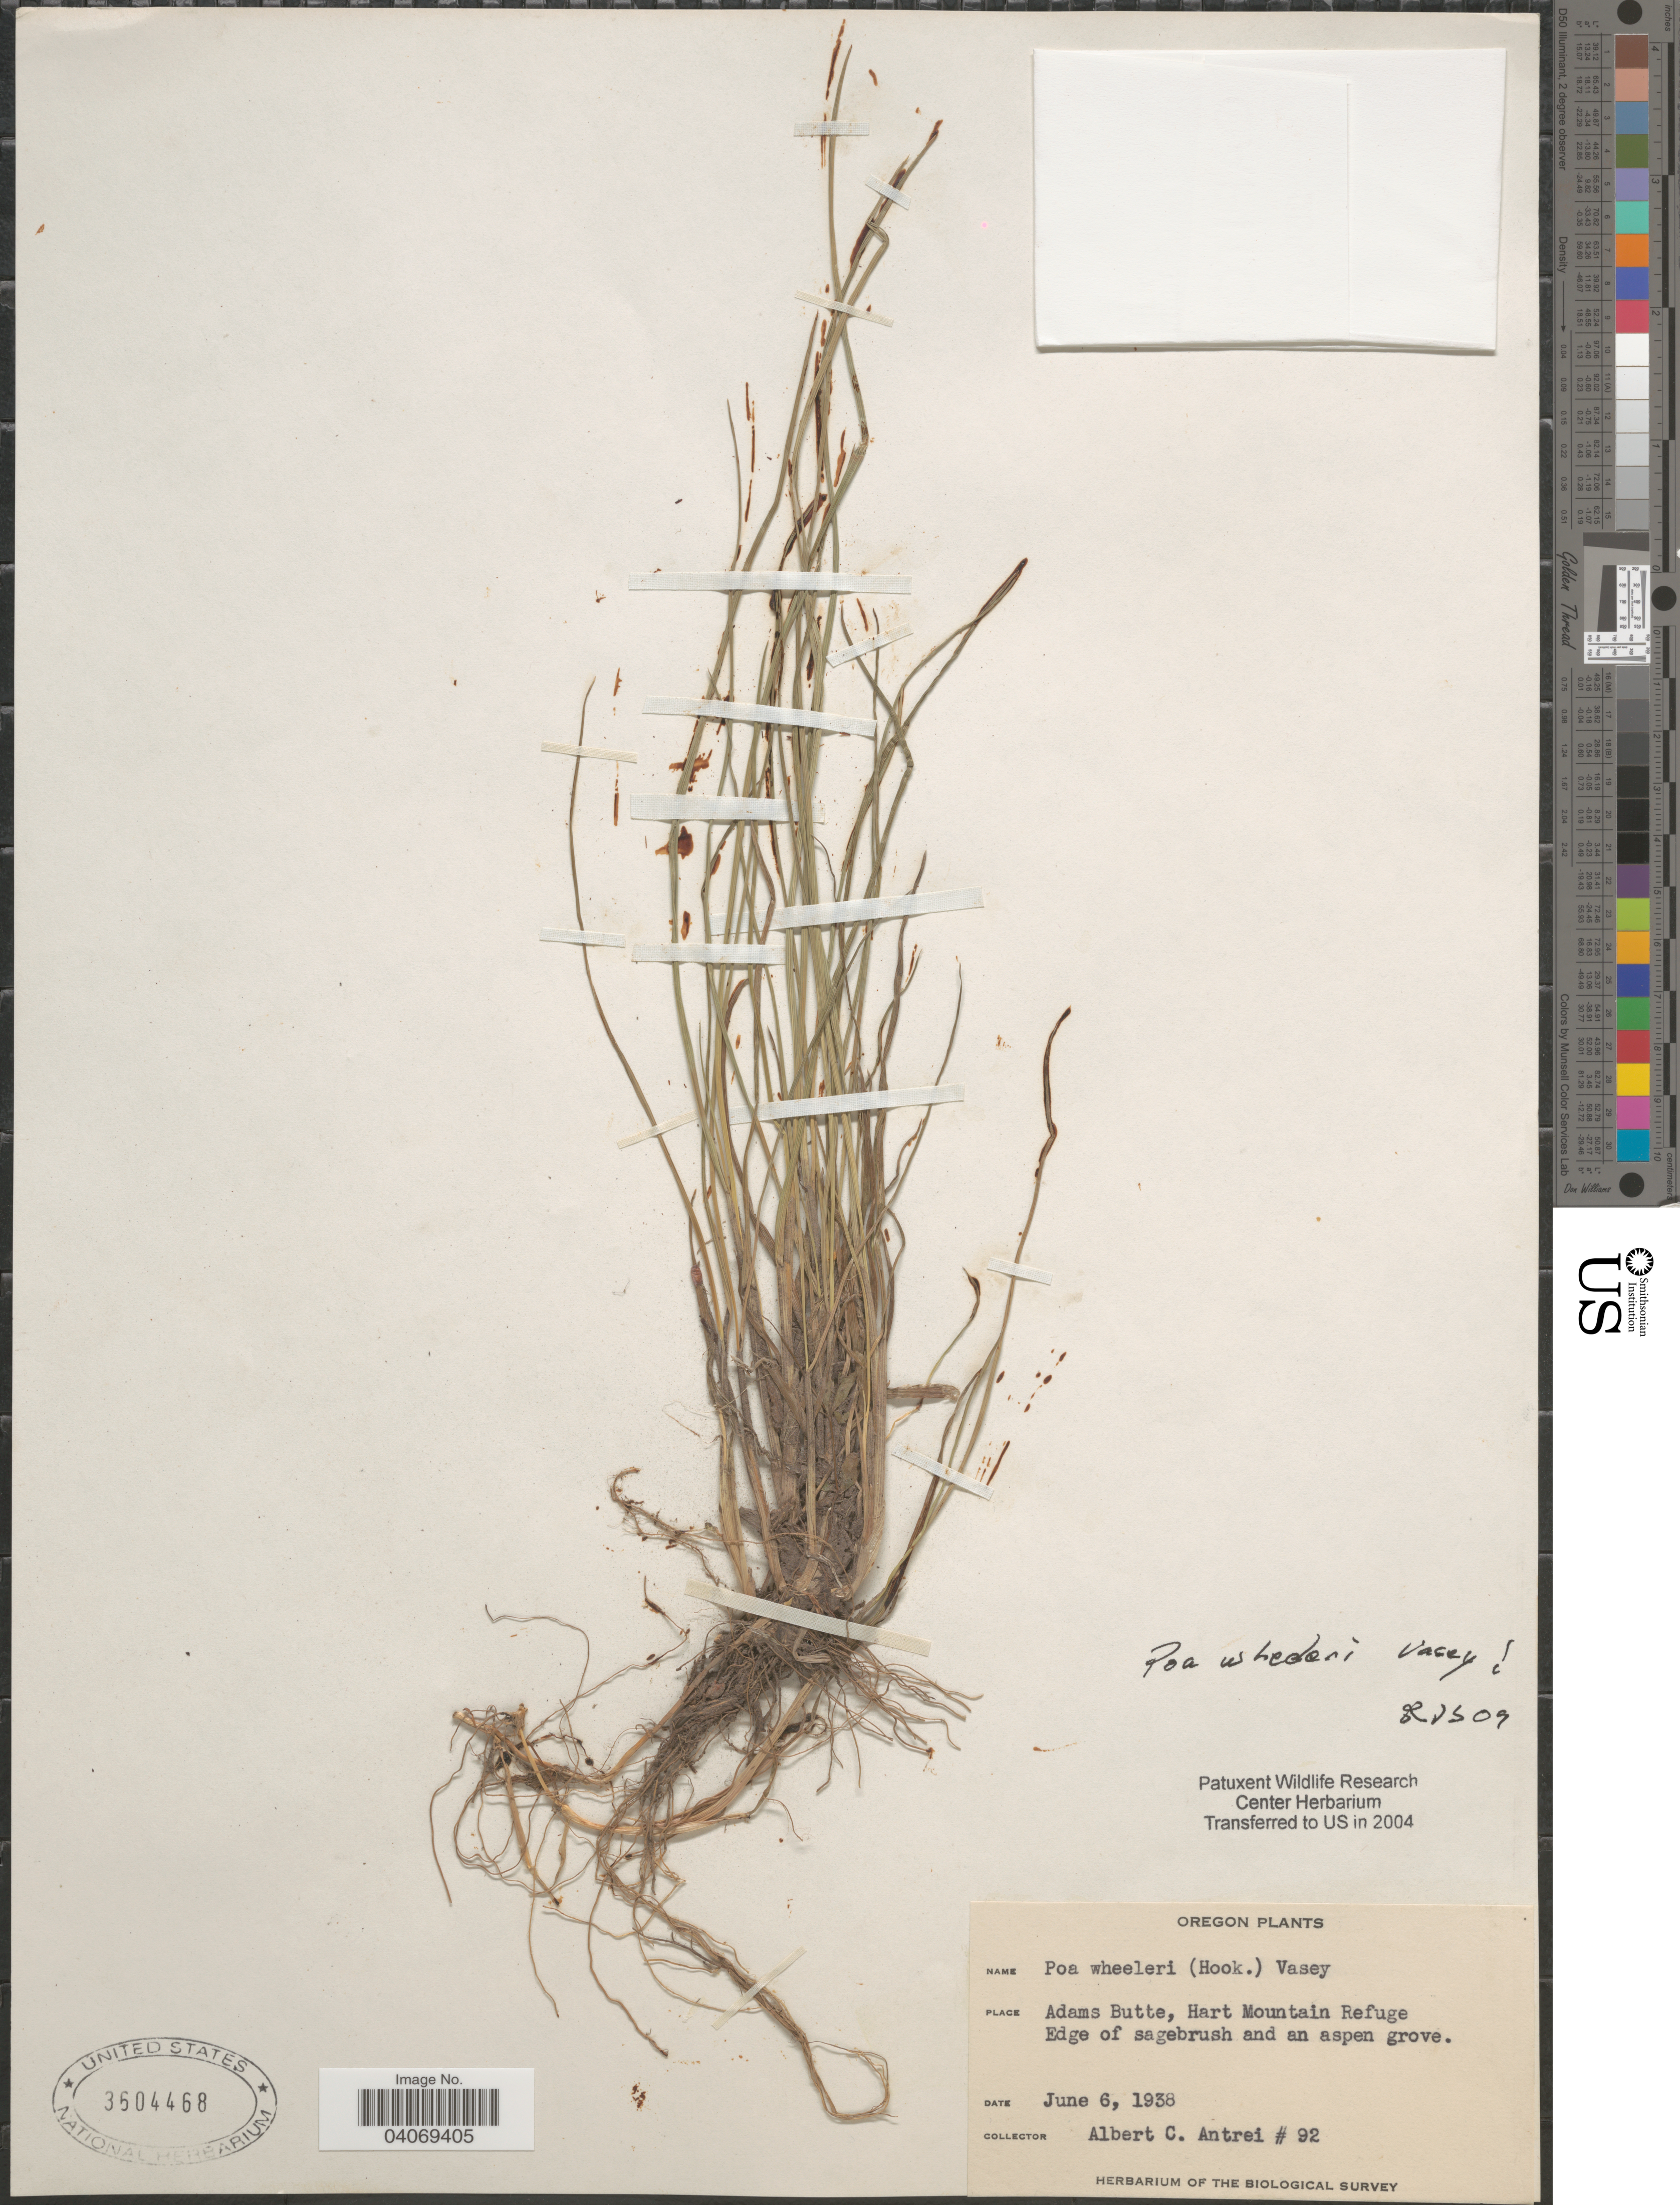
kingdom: Plantae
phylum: Tracheophyta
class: Liliopsida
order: Poales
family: Poaceae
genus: Poa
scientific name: Poa wheeleri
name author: Vasey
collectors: A. Antrei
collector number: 92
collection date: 1938-06-06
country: United States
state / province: Oregon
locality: Adams Butte, Hart Mountain Refuge. Edge of sagebrush and an aspen grove. Herbarium of the Biological Survey.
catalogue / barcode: US 3604468